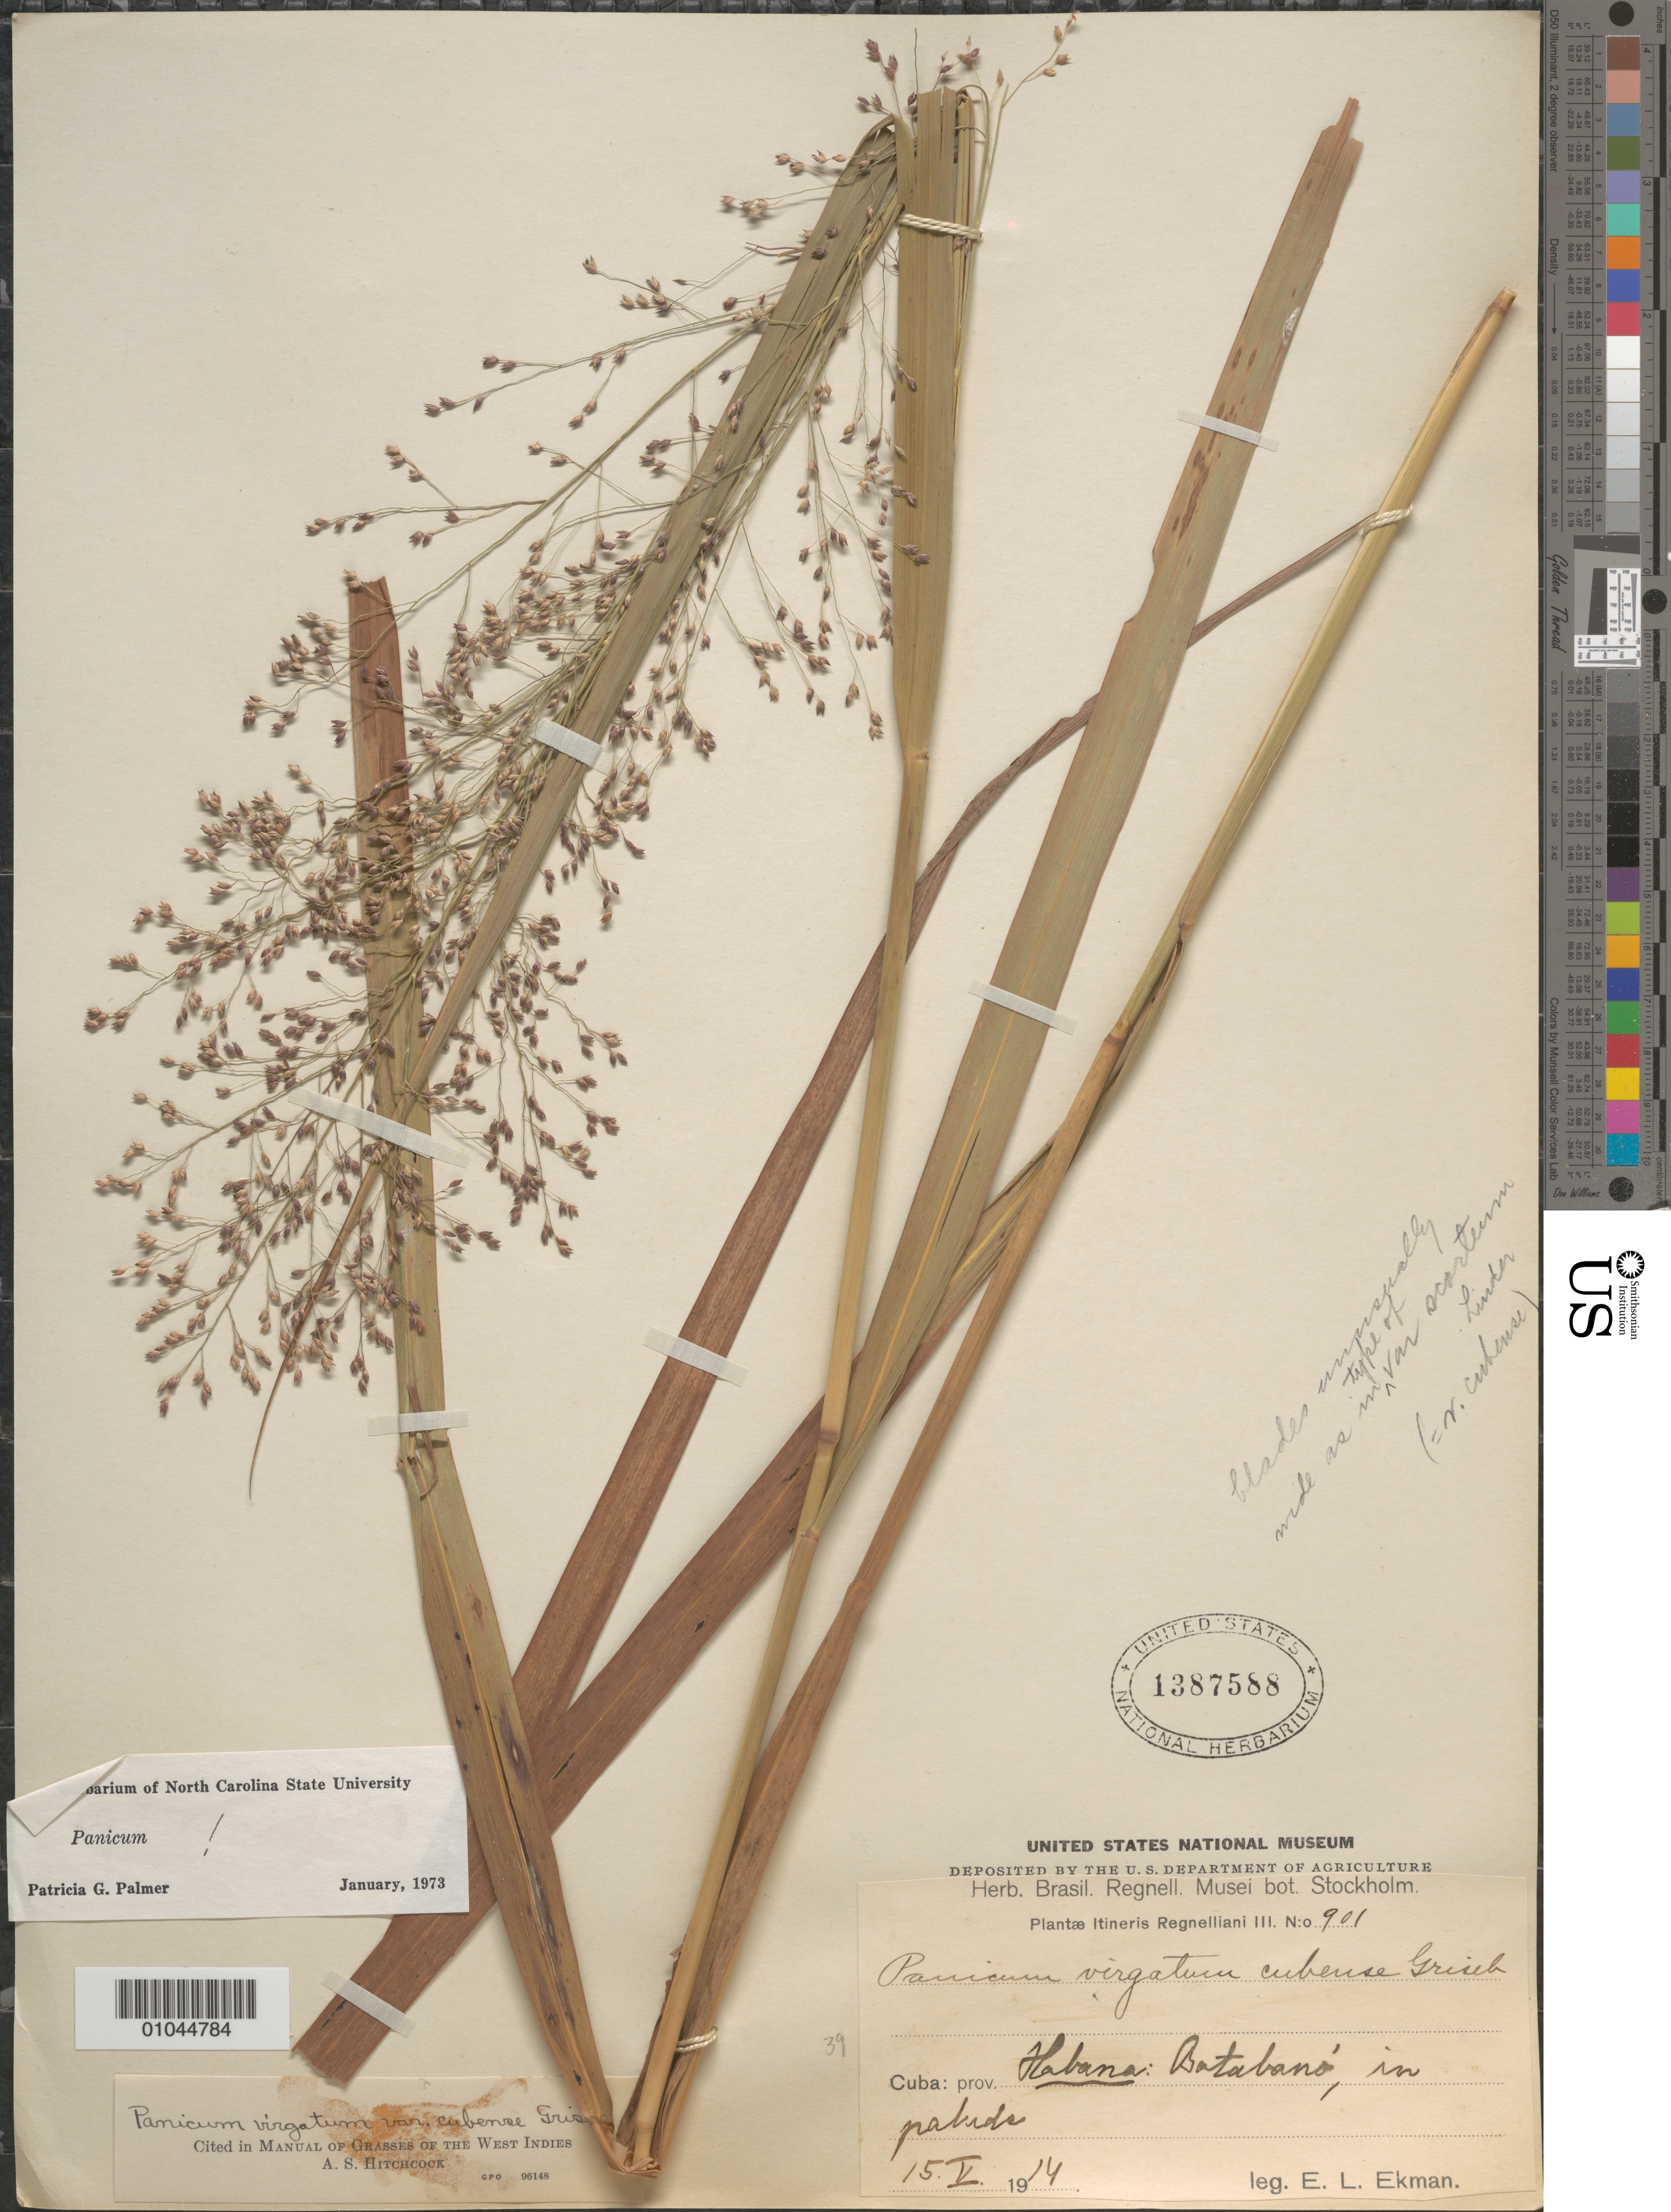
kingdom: Plantae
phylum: Tracheophyta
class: Liliopsida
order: Poales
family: Poaceae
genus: Panicum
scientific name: Panicum virgatum var. cubense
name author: Griseb.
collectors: E. L. Ekman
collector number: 901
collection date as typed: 15 May 1914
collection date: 1914-05-15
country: Cuba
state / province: La Habana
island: Cuba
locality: Batabanó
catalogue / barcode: US 1387588